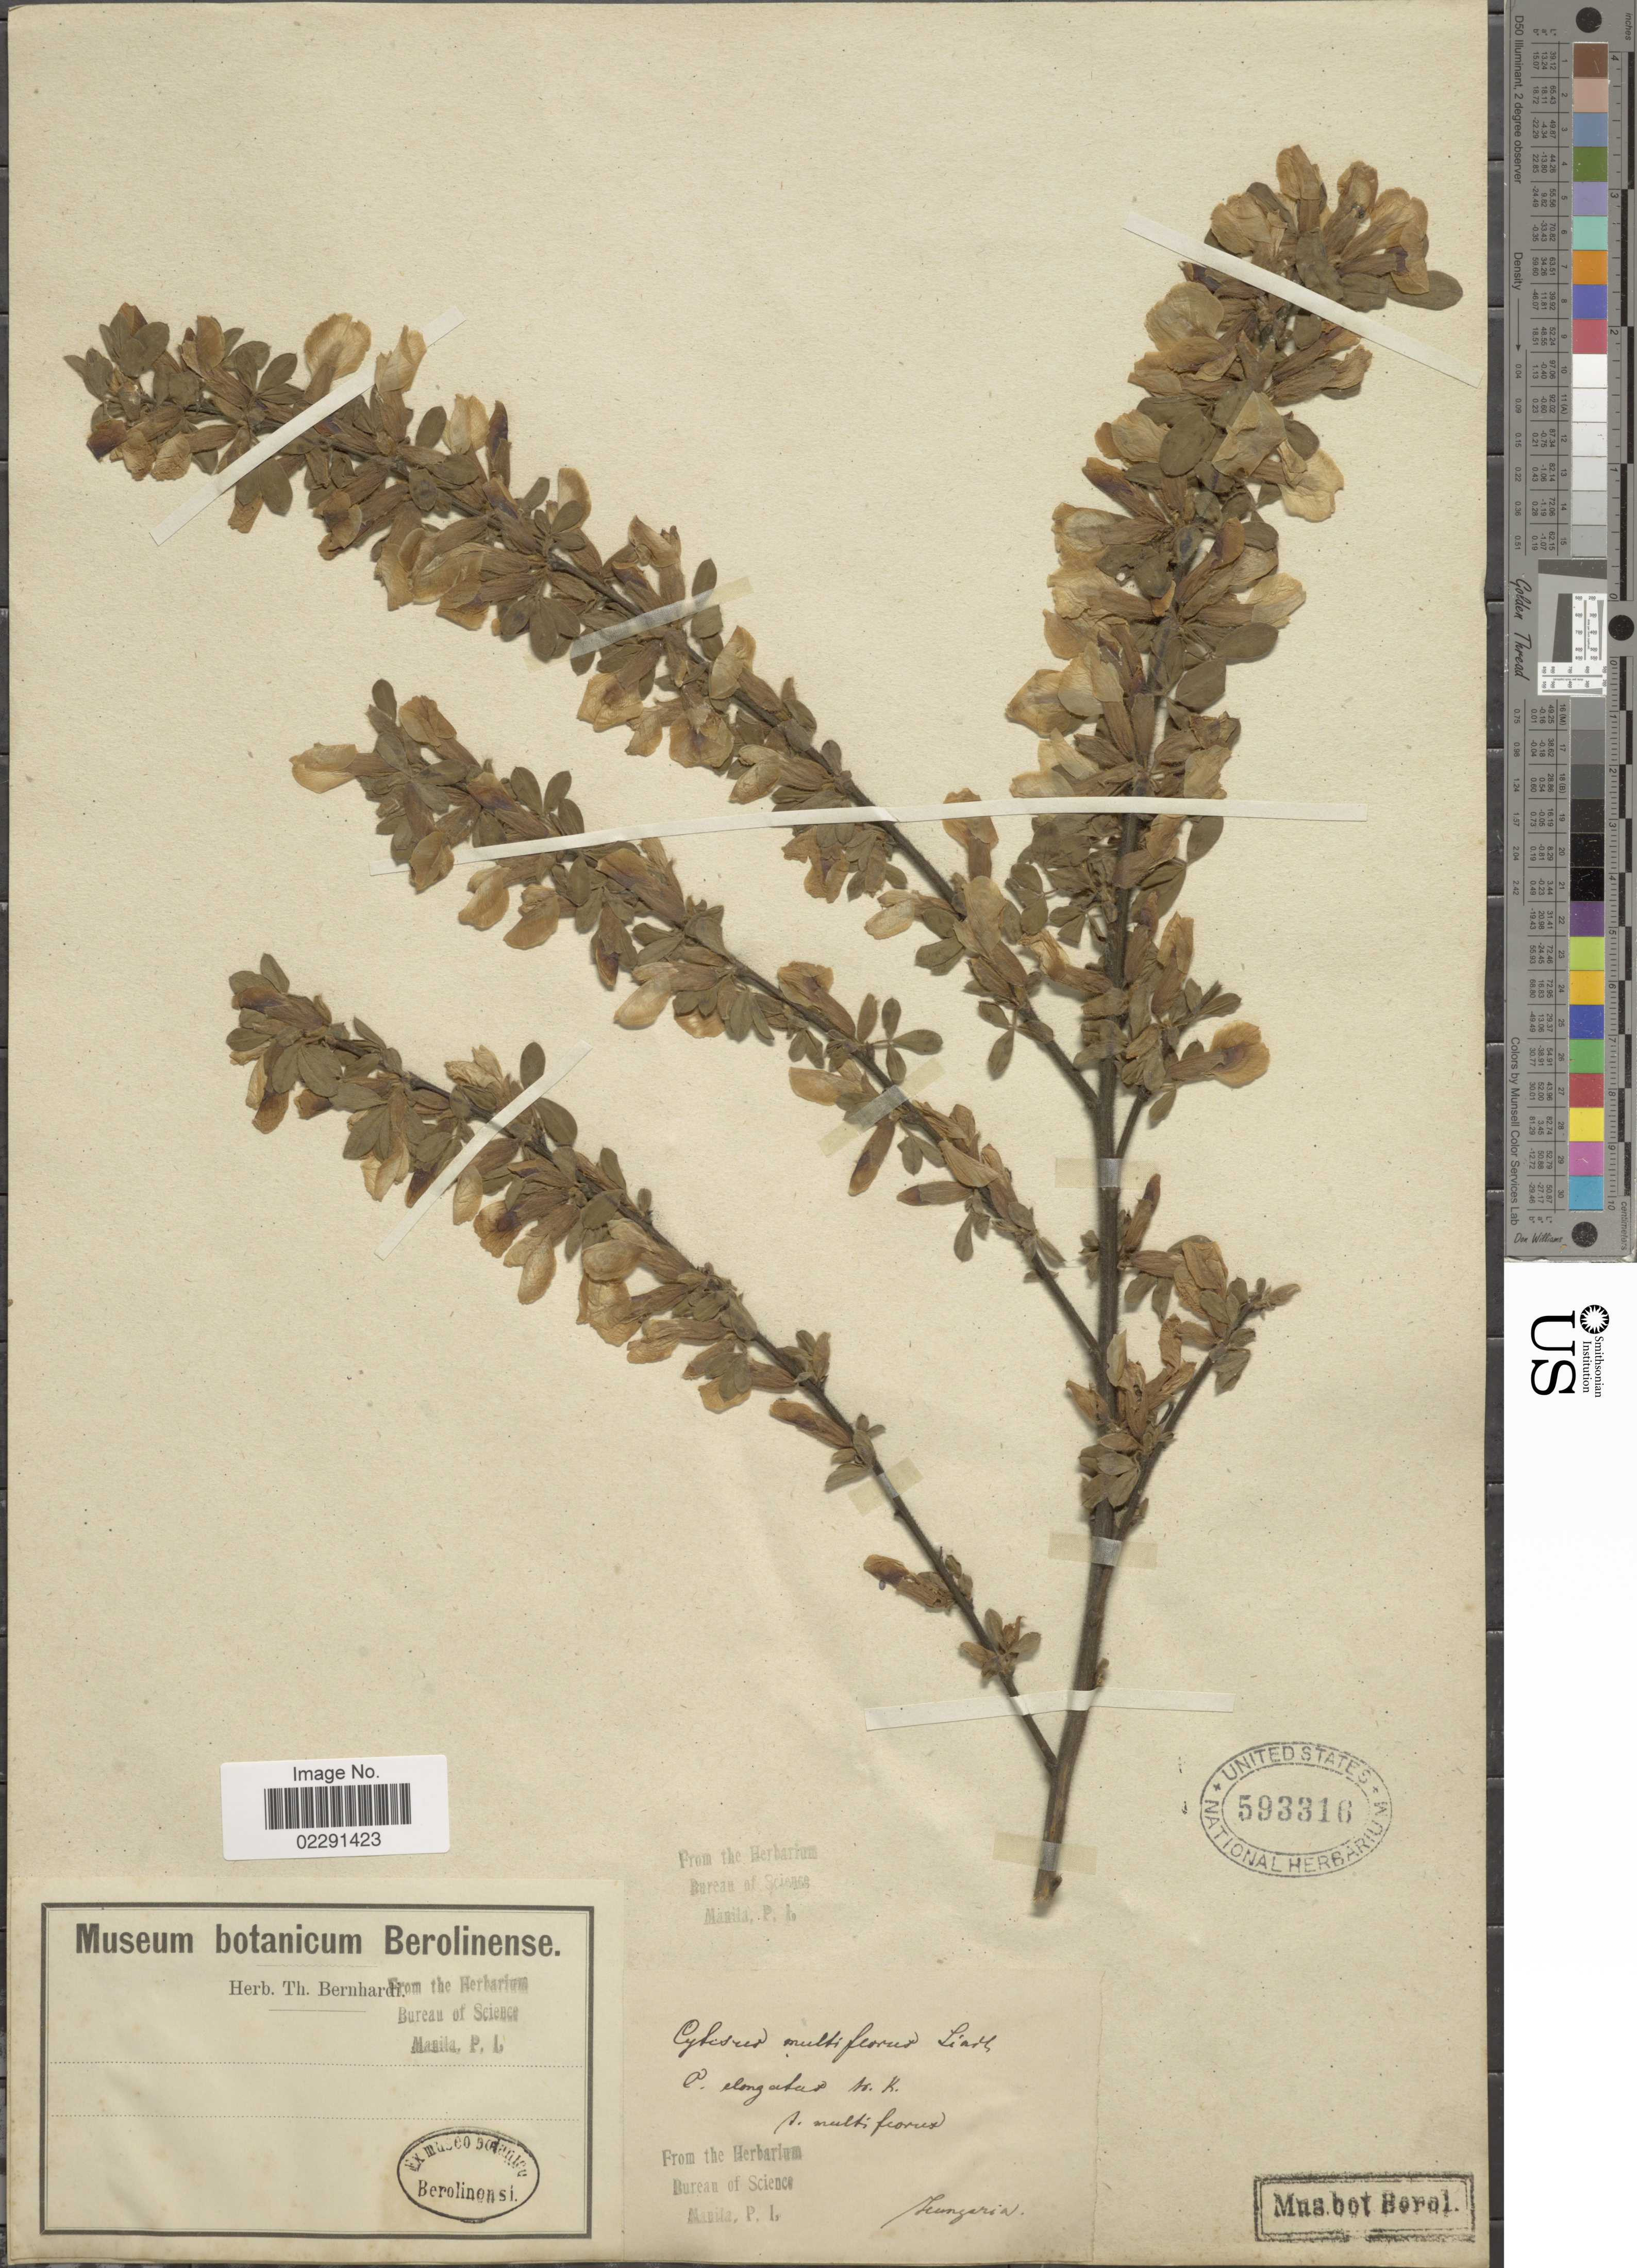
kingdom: Plantae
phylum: Tracheophyta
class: Magnoliopsida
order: Fabales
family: Fabaceae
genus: Cytisus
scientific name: Cytisus multiflorus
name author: (L'Hér.) Sweet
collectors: ex herb. Bureau of Science Manila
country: Hungary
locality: Hungaria.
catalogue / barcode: US 593316